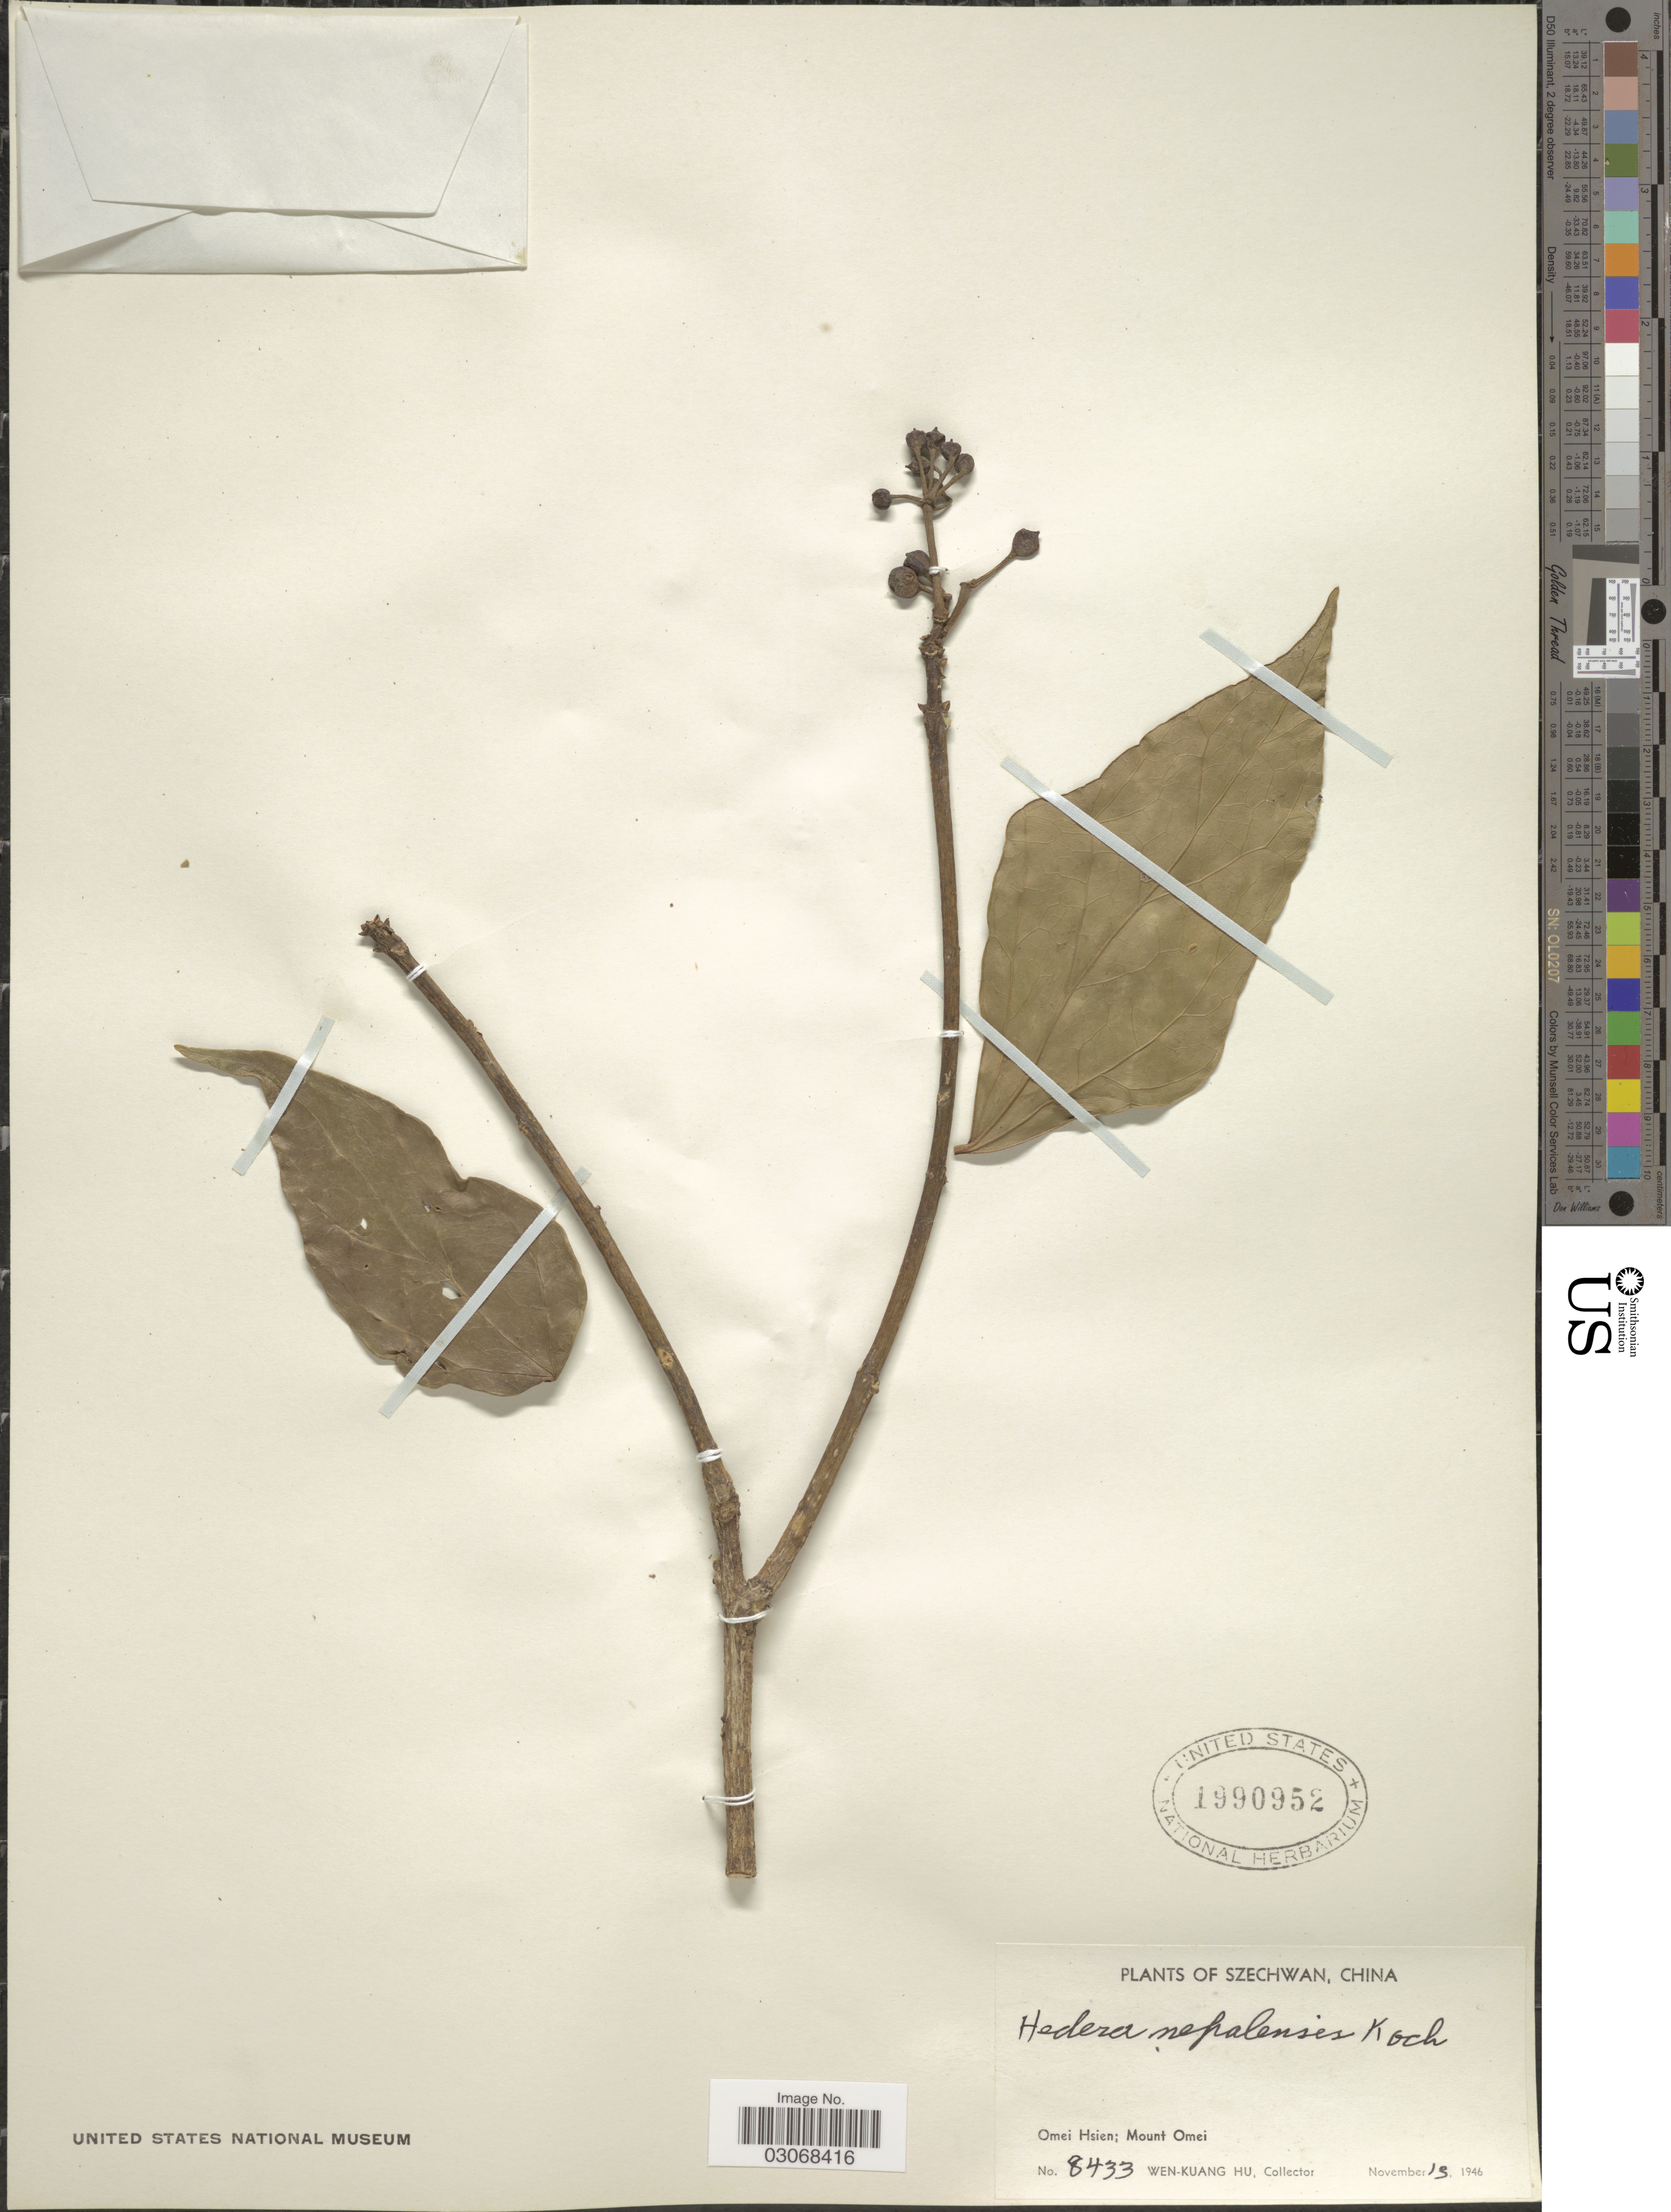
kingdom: Plantae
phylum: Tracheophyta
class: Magnoliopsida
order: Apiales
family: Araliaceae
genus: Hedera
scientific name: Hedera nepalensis var. sinensis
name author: (Tobler) Rehder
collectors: W. K. Hu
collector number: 8433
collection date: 1946-11-13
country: China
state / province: Sichuan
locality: Szechwan. Omei Hsien; Mount Omei.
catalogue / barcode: US 1990952